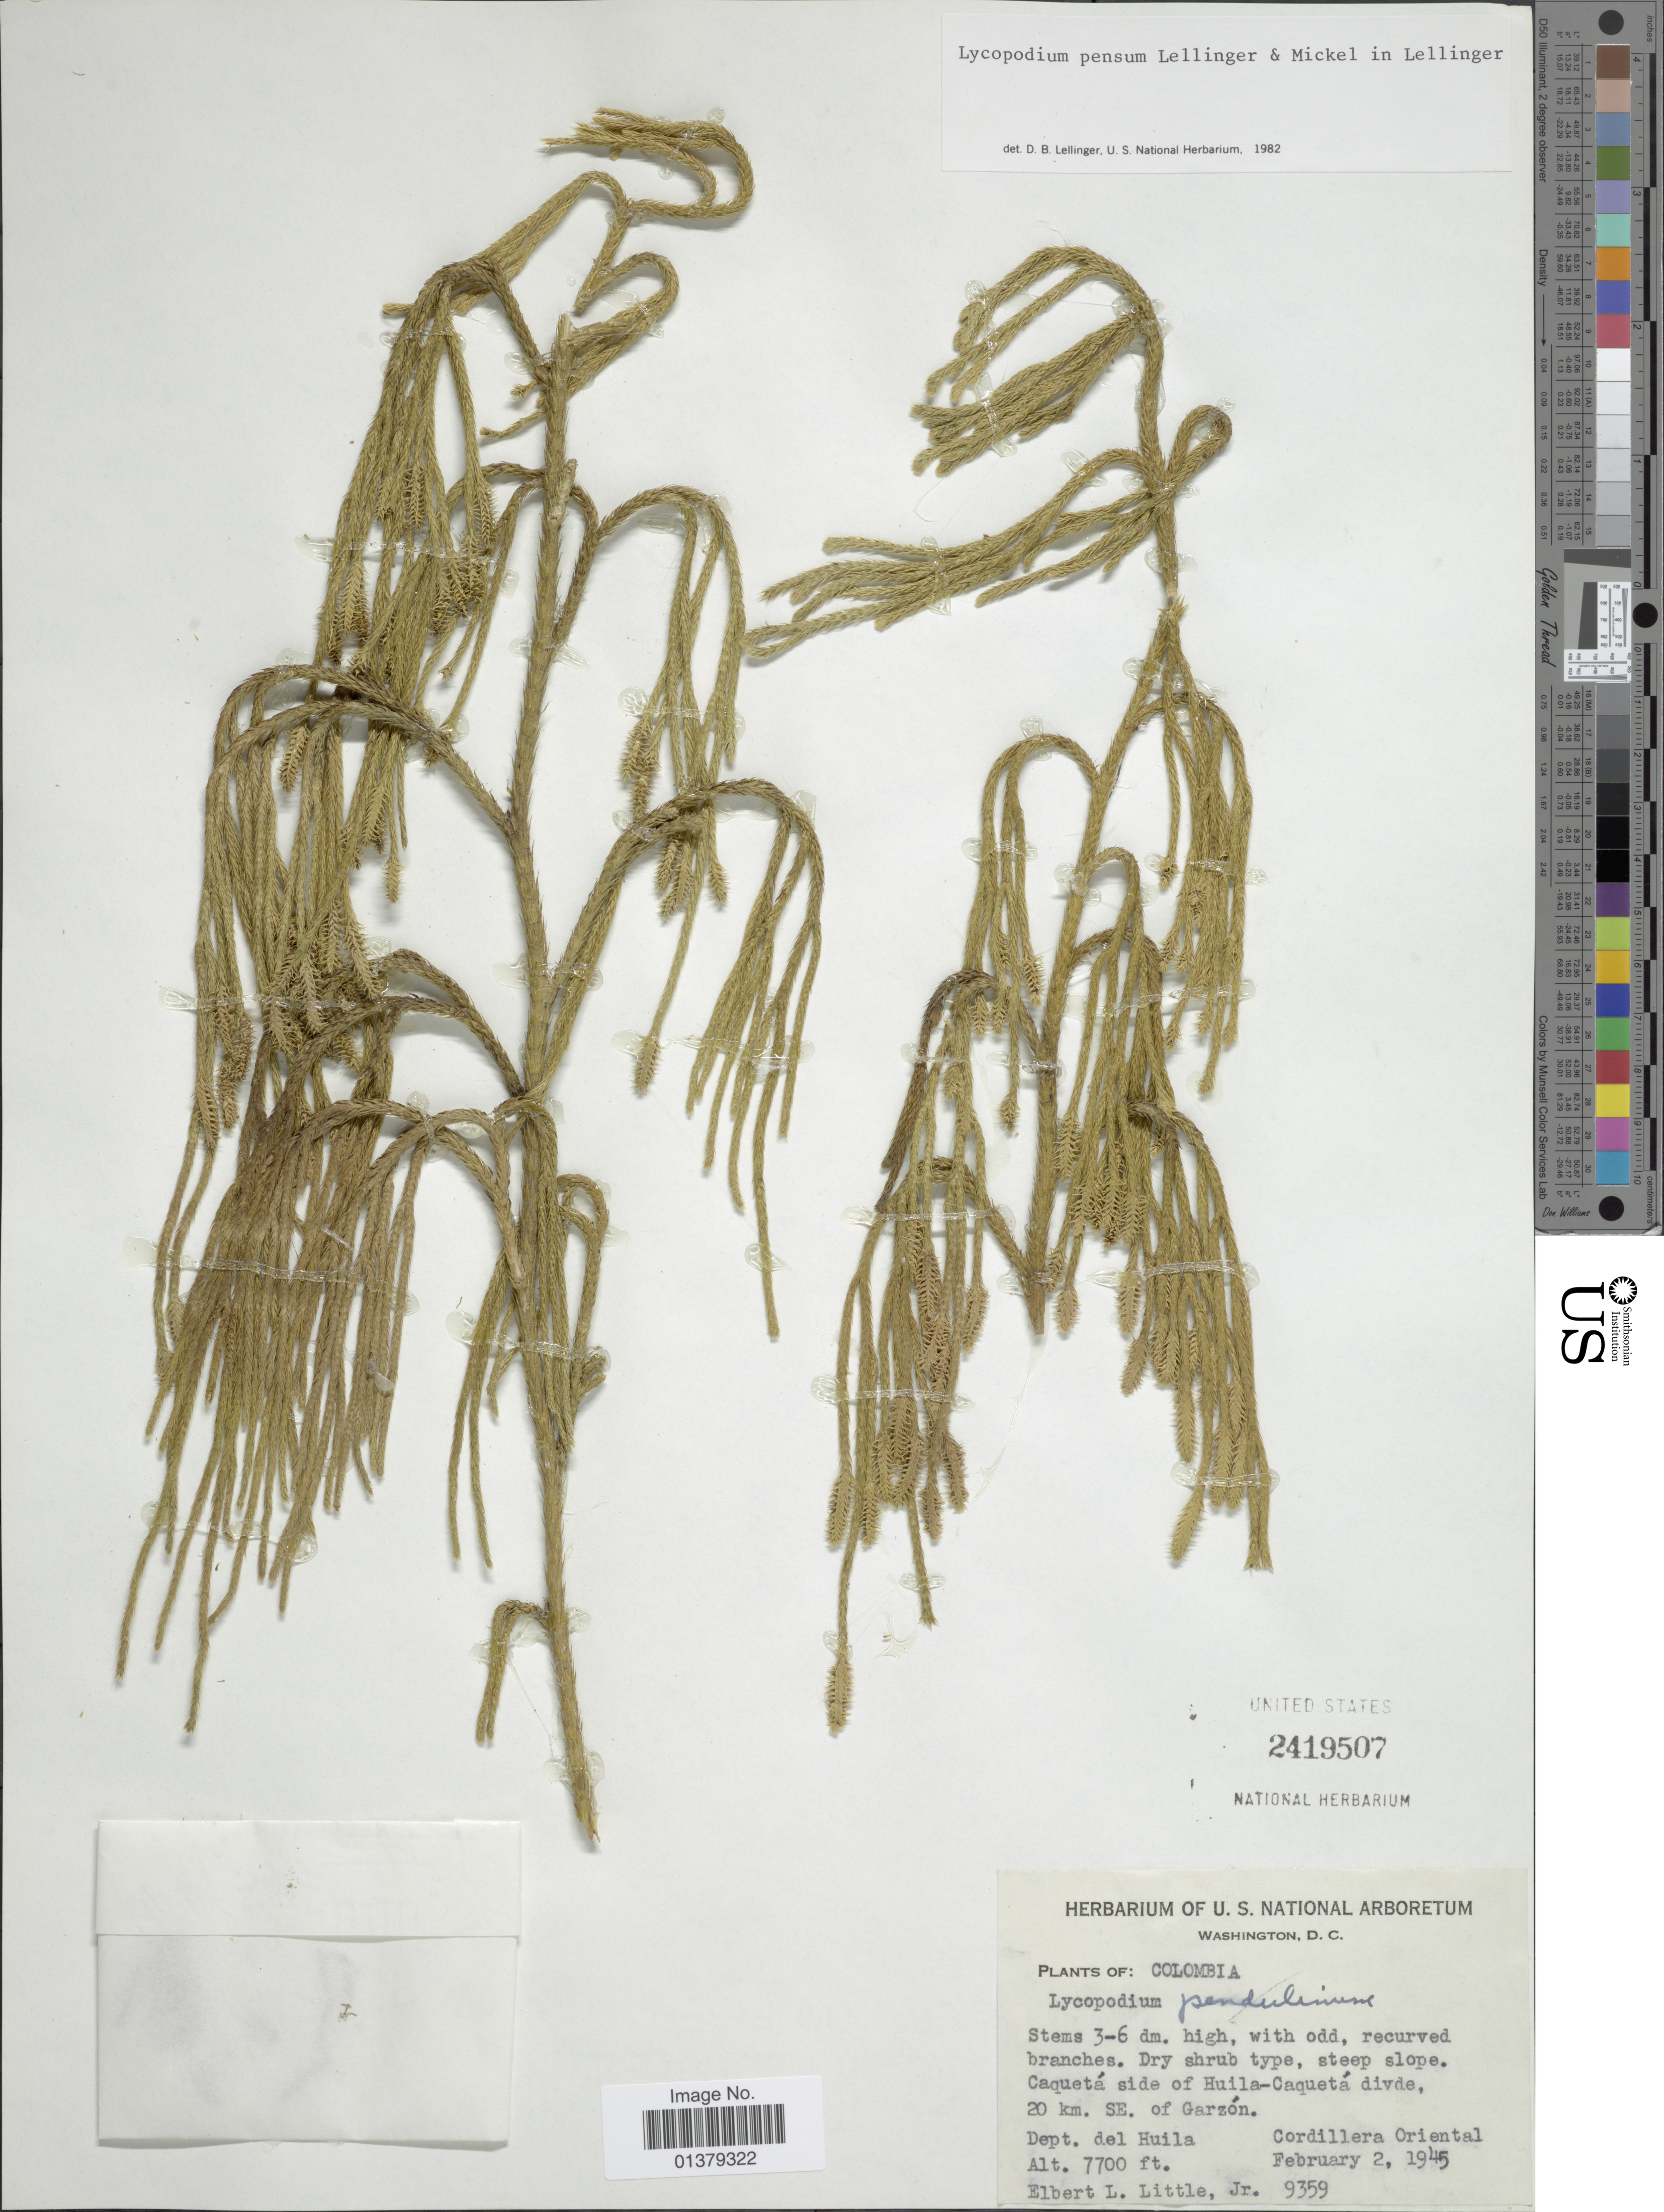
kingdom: Plantae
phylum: Tracheophyta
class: Lycopodiopsida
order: Lycopodiales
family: Lycopodiaceae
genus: Palhinhaea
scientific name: Palhinhaea riofrioi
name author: (Sodiro) Holub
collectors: E. L. Little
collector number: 9359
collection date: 1945-02-02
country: Colombia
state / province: Caquetá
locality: Caquetá side of Huila-Caquitá divde, 20 km SE of Garzón, Dept del Huila Cordillera Oriental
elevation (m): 2347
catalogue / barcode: US 2419507